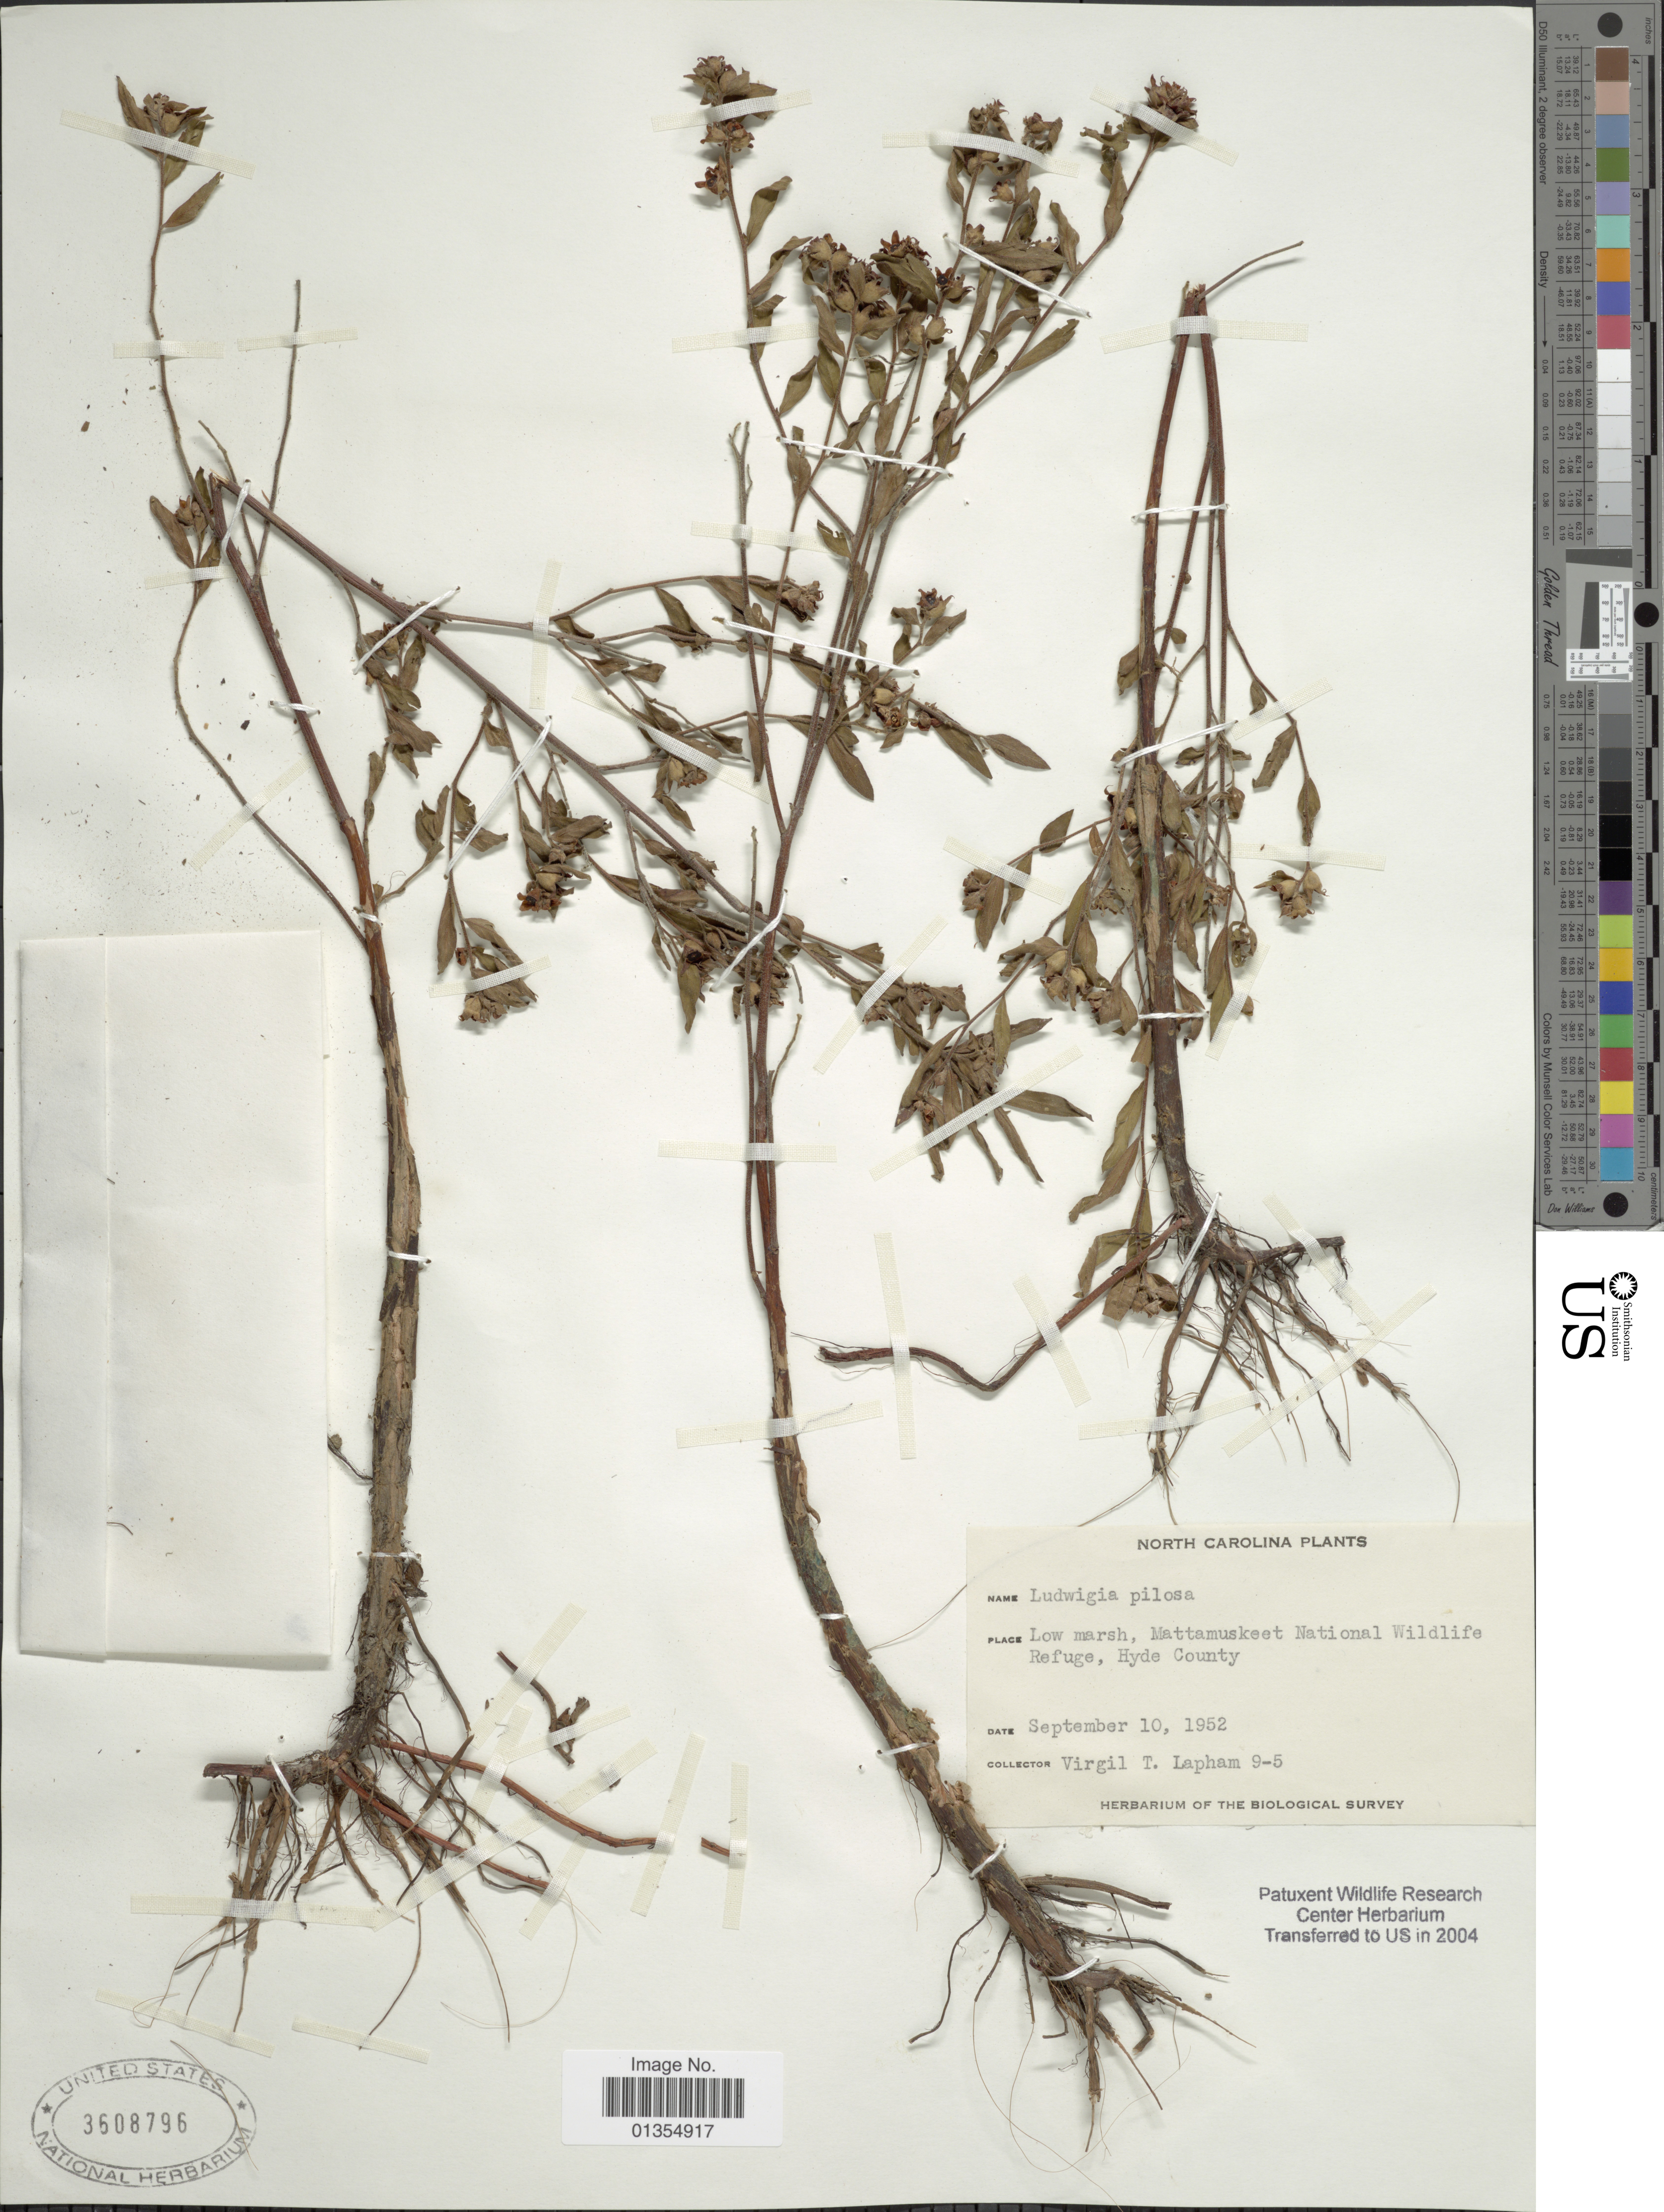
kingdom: Plantae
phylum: Tracheophyta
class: Magnoliopsida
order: Myrtales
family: Onagraceae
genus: Ludwigia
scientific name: Ludwigia pilosa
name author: Walter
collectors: V. Lapham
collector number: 9-5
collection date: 1952-09-10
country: United States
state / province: North Carolina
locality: Mattamuskeet National Wildlife Refuge, Hyde County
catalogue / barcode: US 3608796